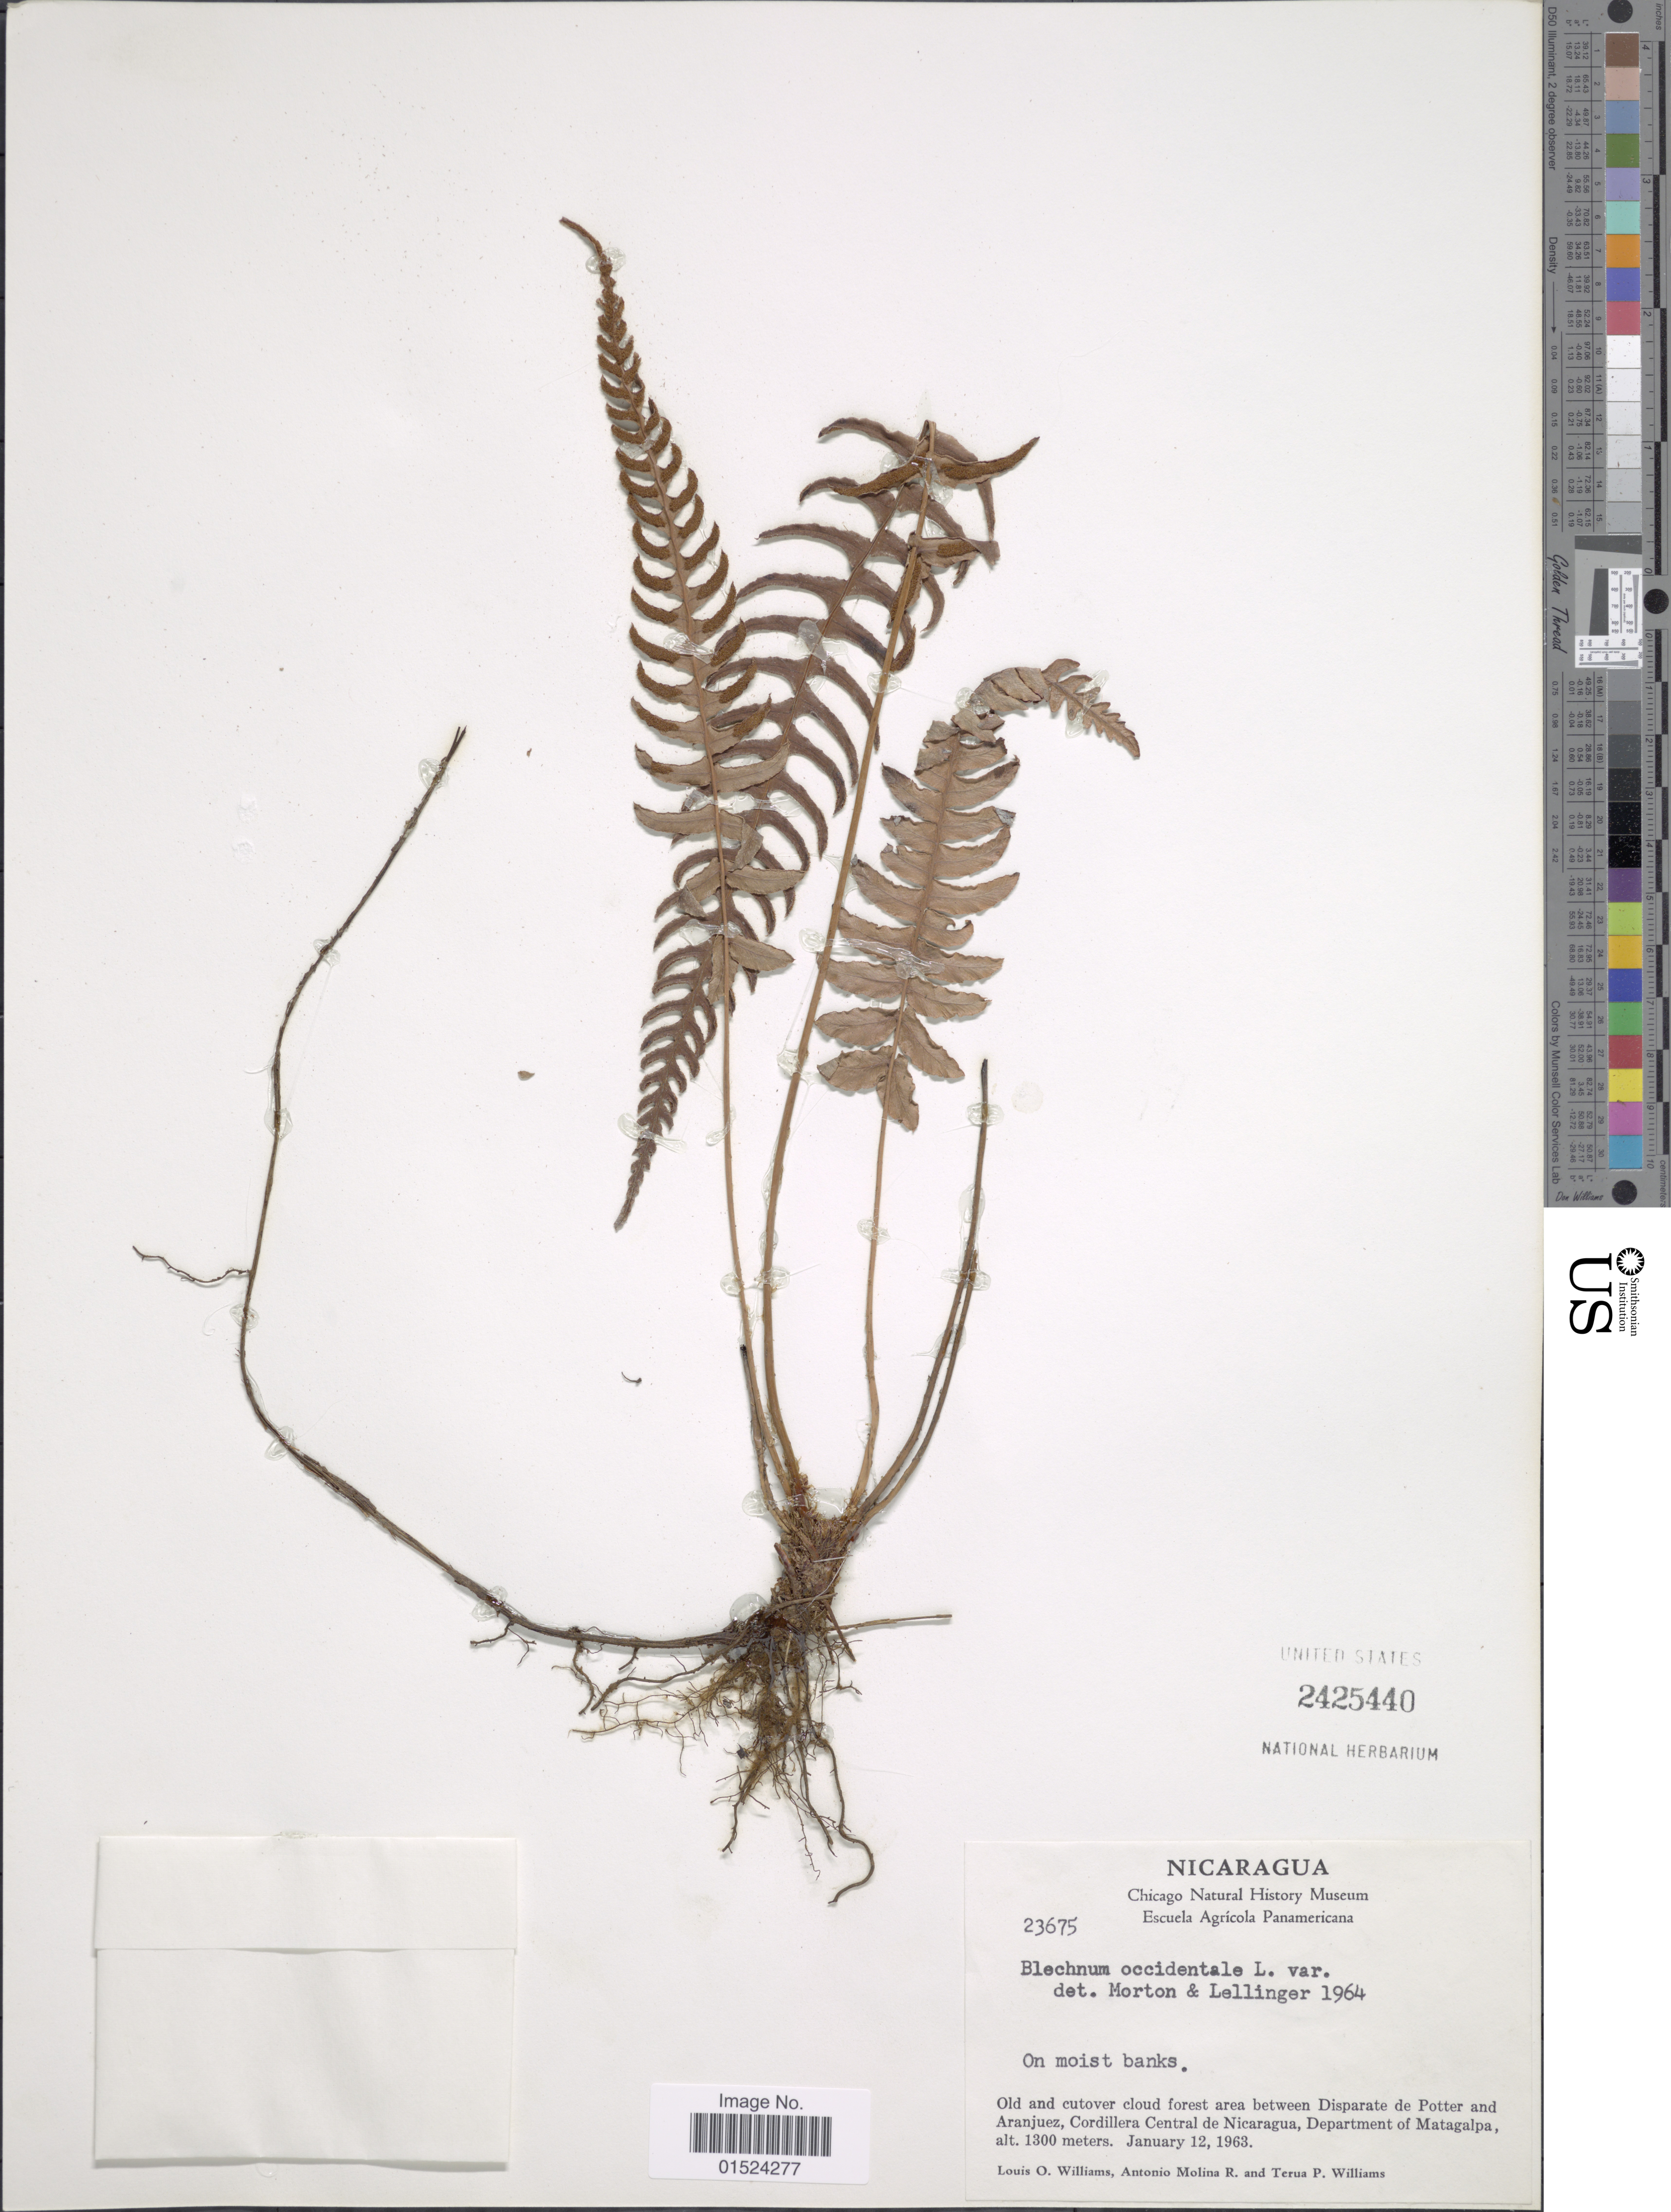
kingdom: Plantae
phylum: Tracheophyta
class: Polypodiopsida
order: Polypodiales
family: Blechnaceae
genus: Blechnum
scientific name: Blechnum occidentale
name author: L.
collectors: L. O. Williams, A. Molina R. & T. P. Williams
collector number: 23675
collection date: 1963-01-12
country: Nicaragua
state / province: Matagalpa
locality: Old and cutover cloud forest area between Disparate de Potter and Aranjuez, Cordillera Central de Nicaragua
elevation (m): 1300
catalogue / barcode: US 2425440